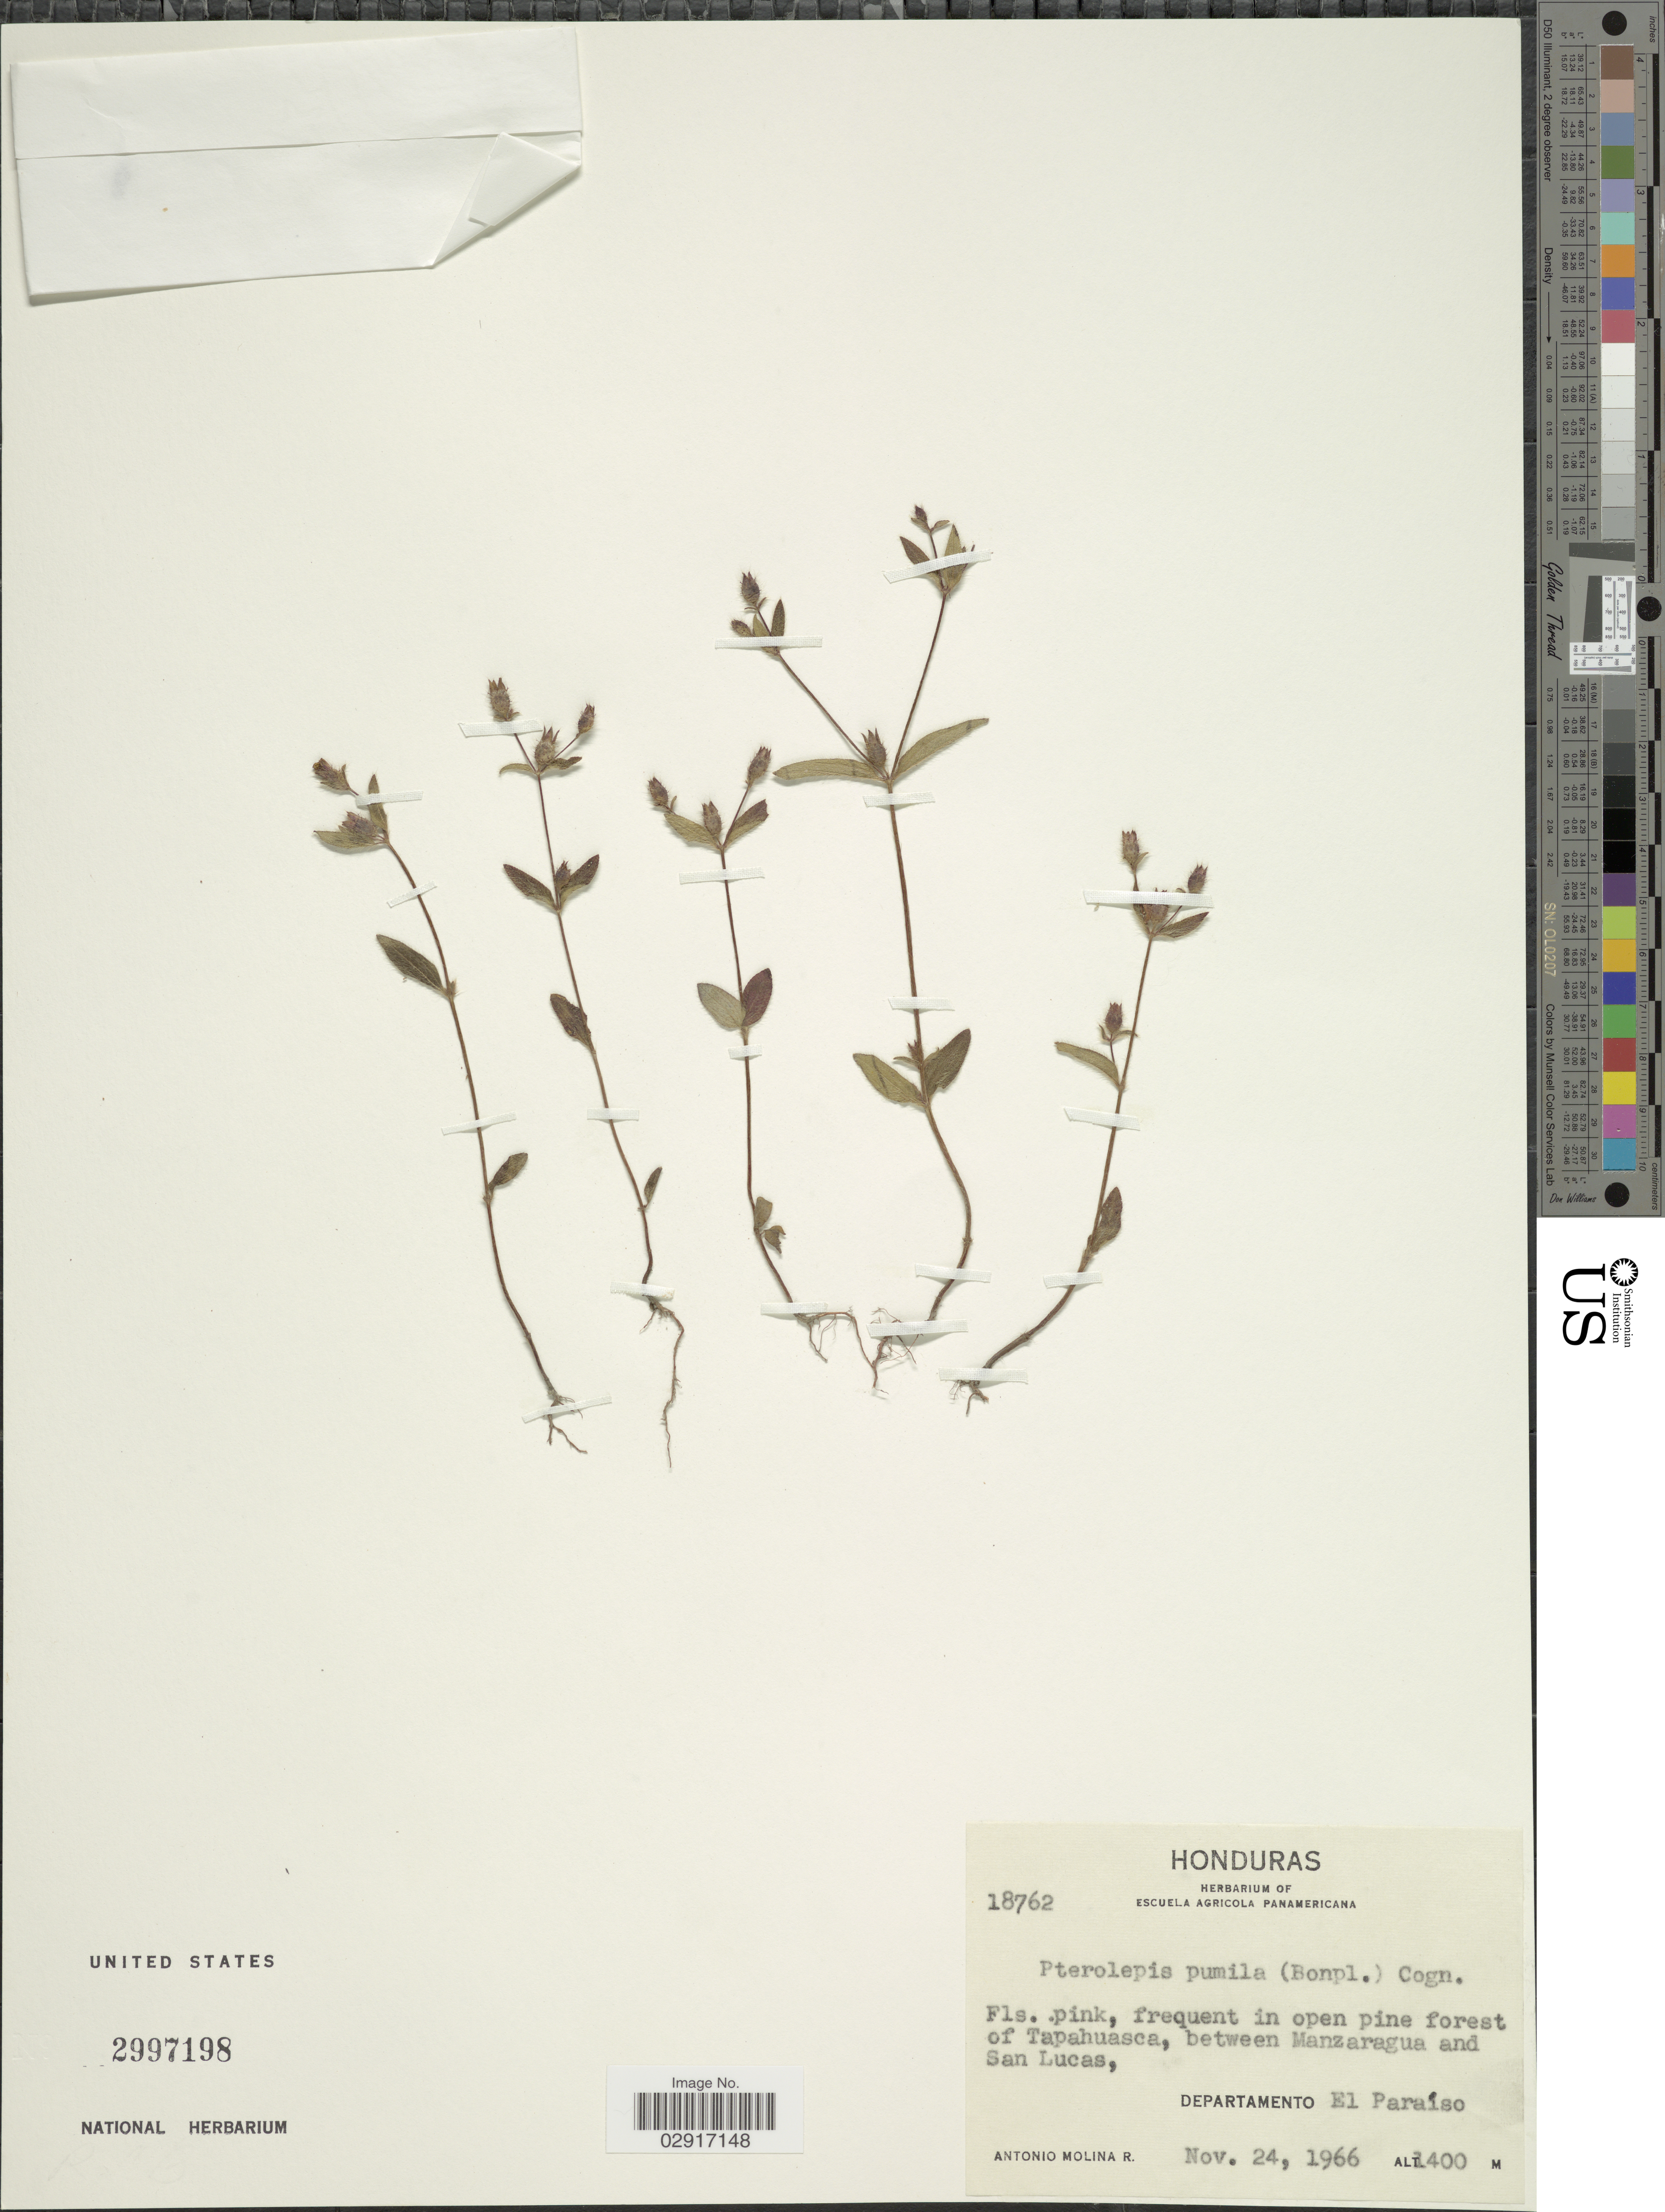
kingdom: Plantae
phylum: Tracheophyta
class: Magnoliopsida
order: Myrtales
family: Melastomataceae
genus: Pterolepis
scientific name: Pterolepis trichotoma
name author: (Rottb.) Cogn.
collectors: A. Molina R.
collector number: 18762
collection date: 1966-11-24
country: Honduras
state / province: El Paraíso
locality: Frequent in open pine forest of Tapahuasca, between Manzaragua and San Lucas, Departamento El Paraíso.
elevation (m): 1400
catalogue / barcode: US 2297198